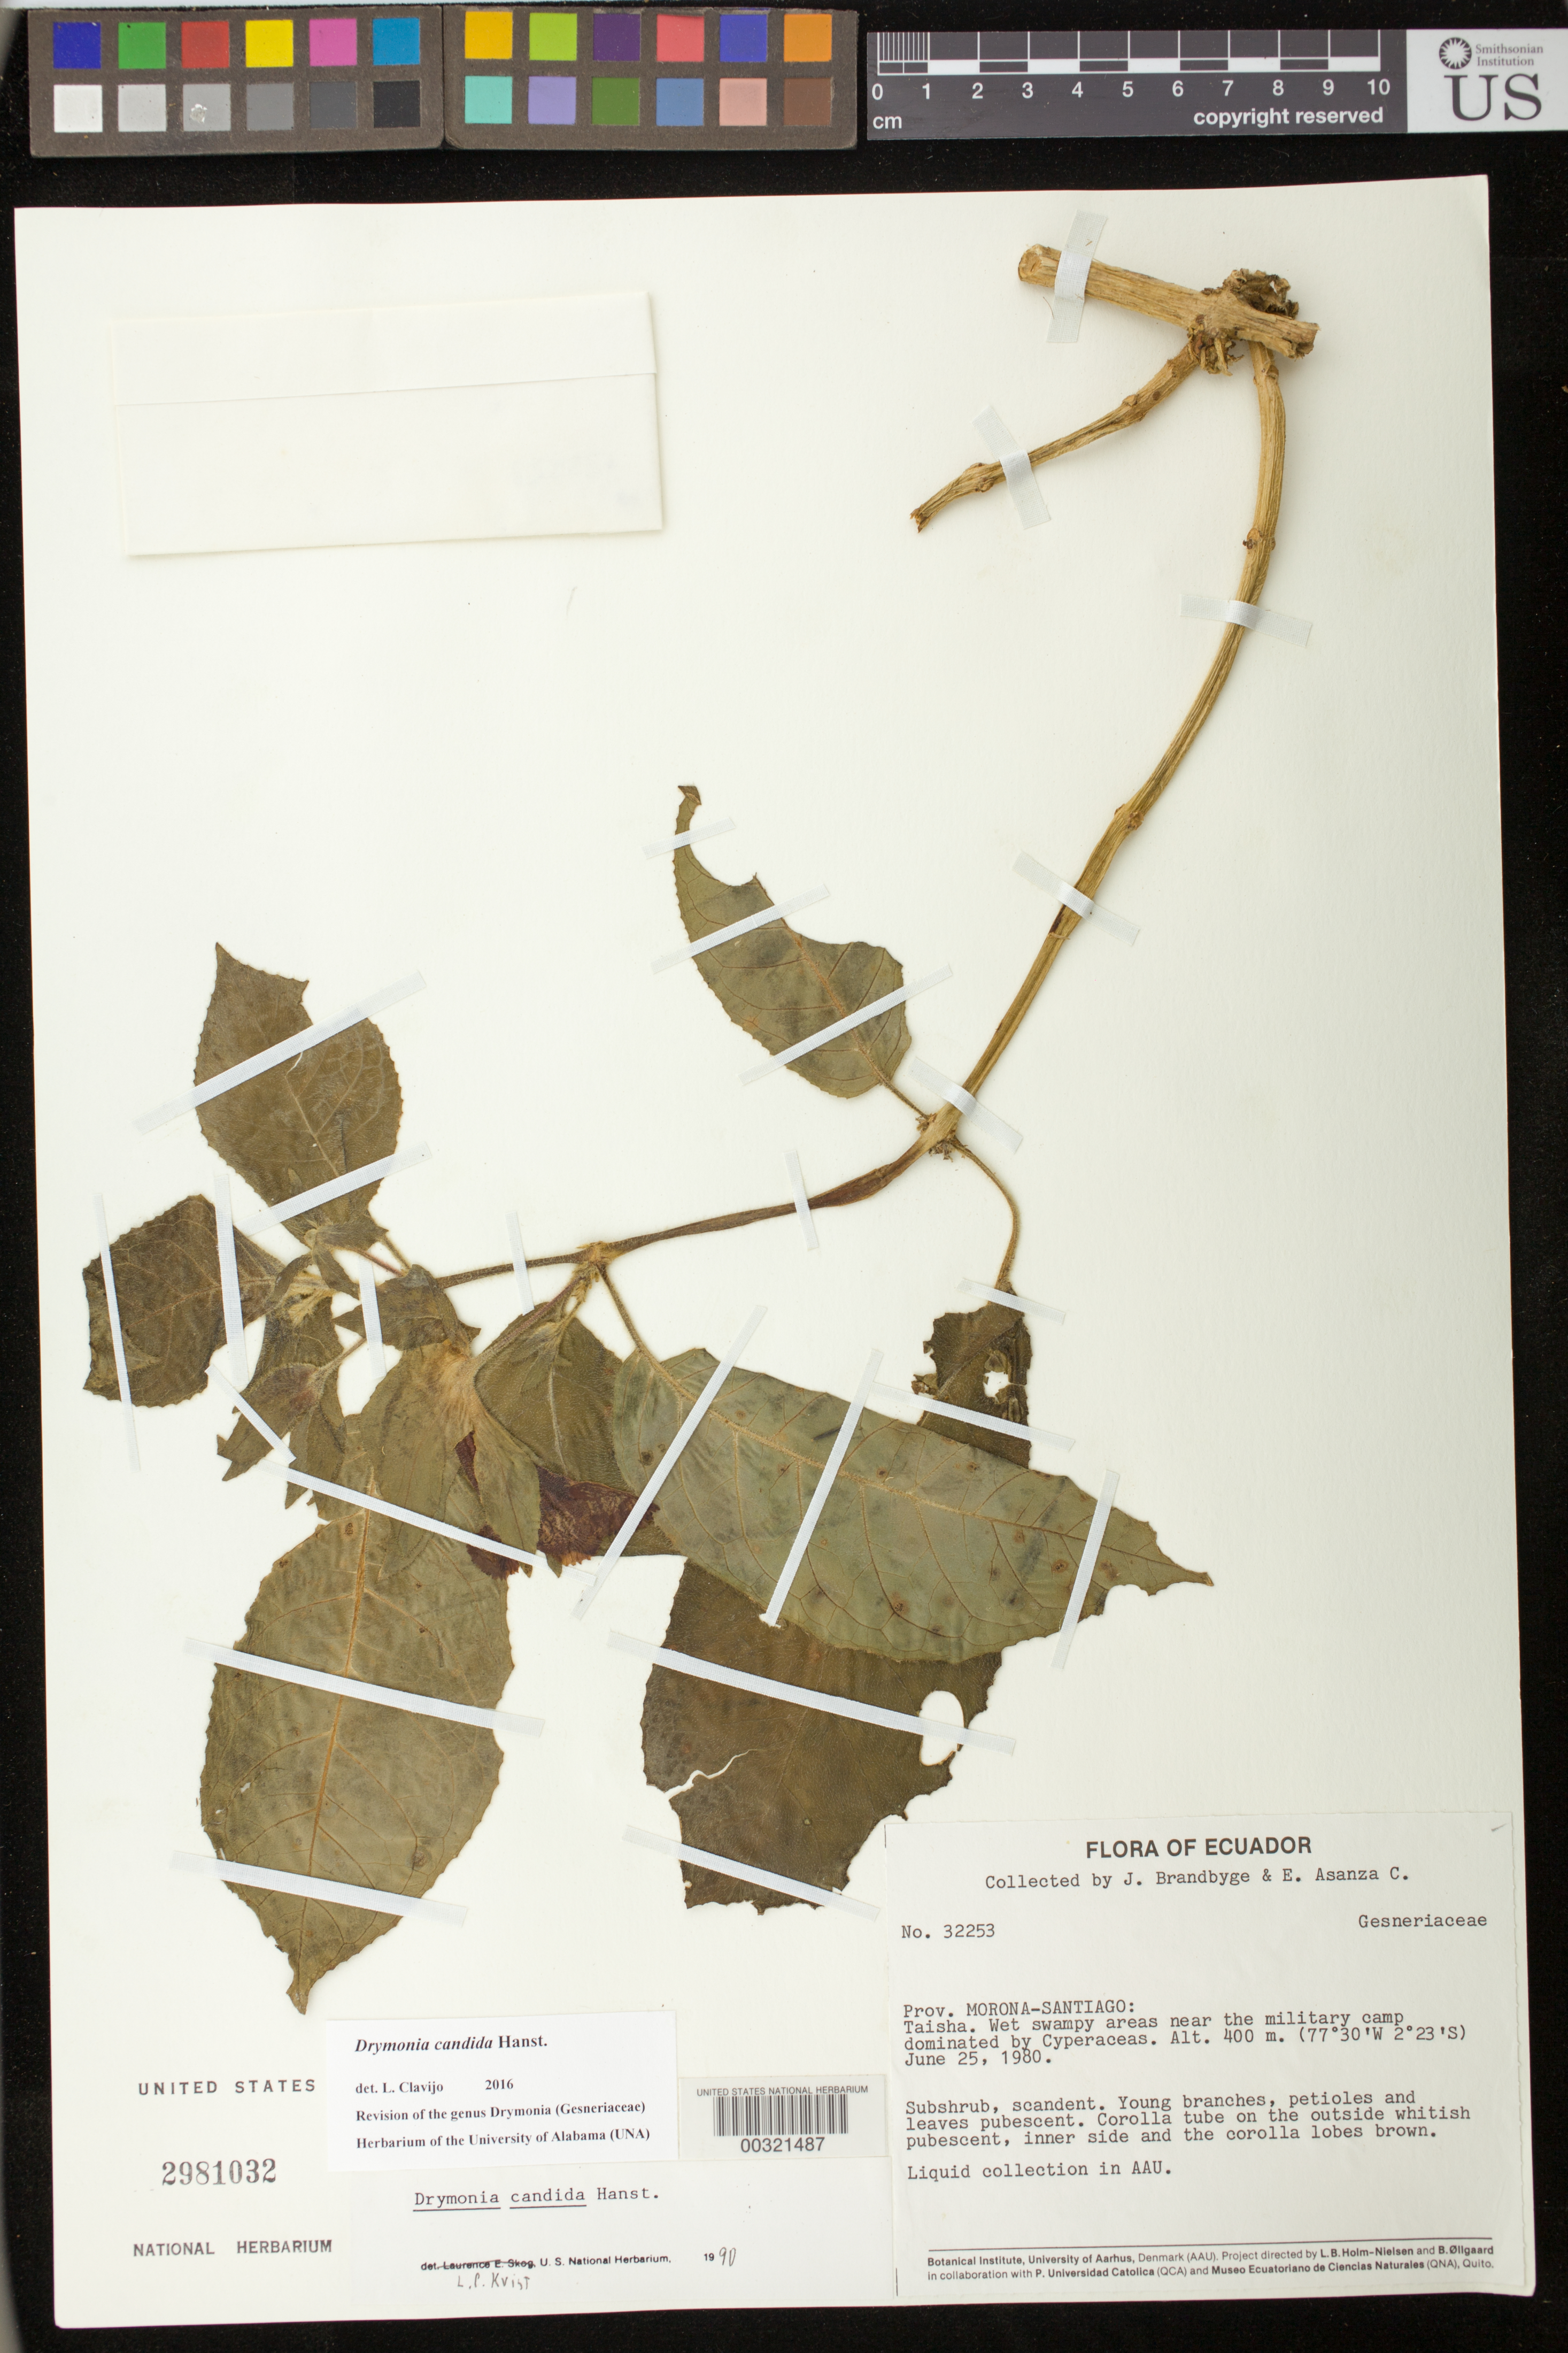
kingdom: Plantae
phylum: Tracheophyta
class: Magnoliopsida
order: Lamiales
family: Gesneriaceae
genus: Drymonia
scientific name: Drymonia candida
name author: Hanst.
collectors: J. Brandbyge & E. Asanza C.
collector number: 32253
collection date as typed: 25 Jun 1980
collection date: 1980-06-25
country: Ecuador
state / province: Morona-Santiago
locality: Taisha, wet swampy areas near the military camp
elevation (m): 400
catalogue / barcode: US 2981032